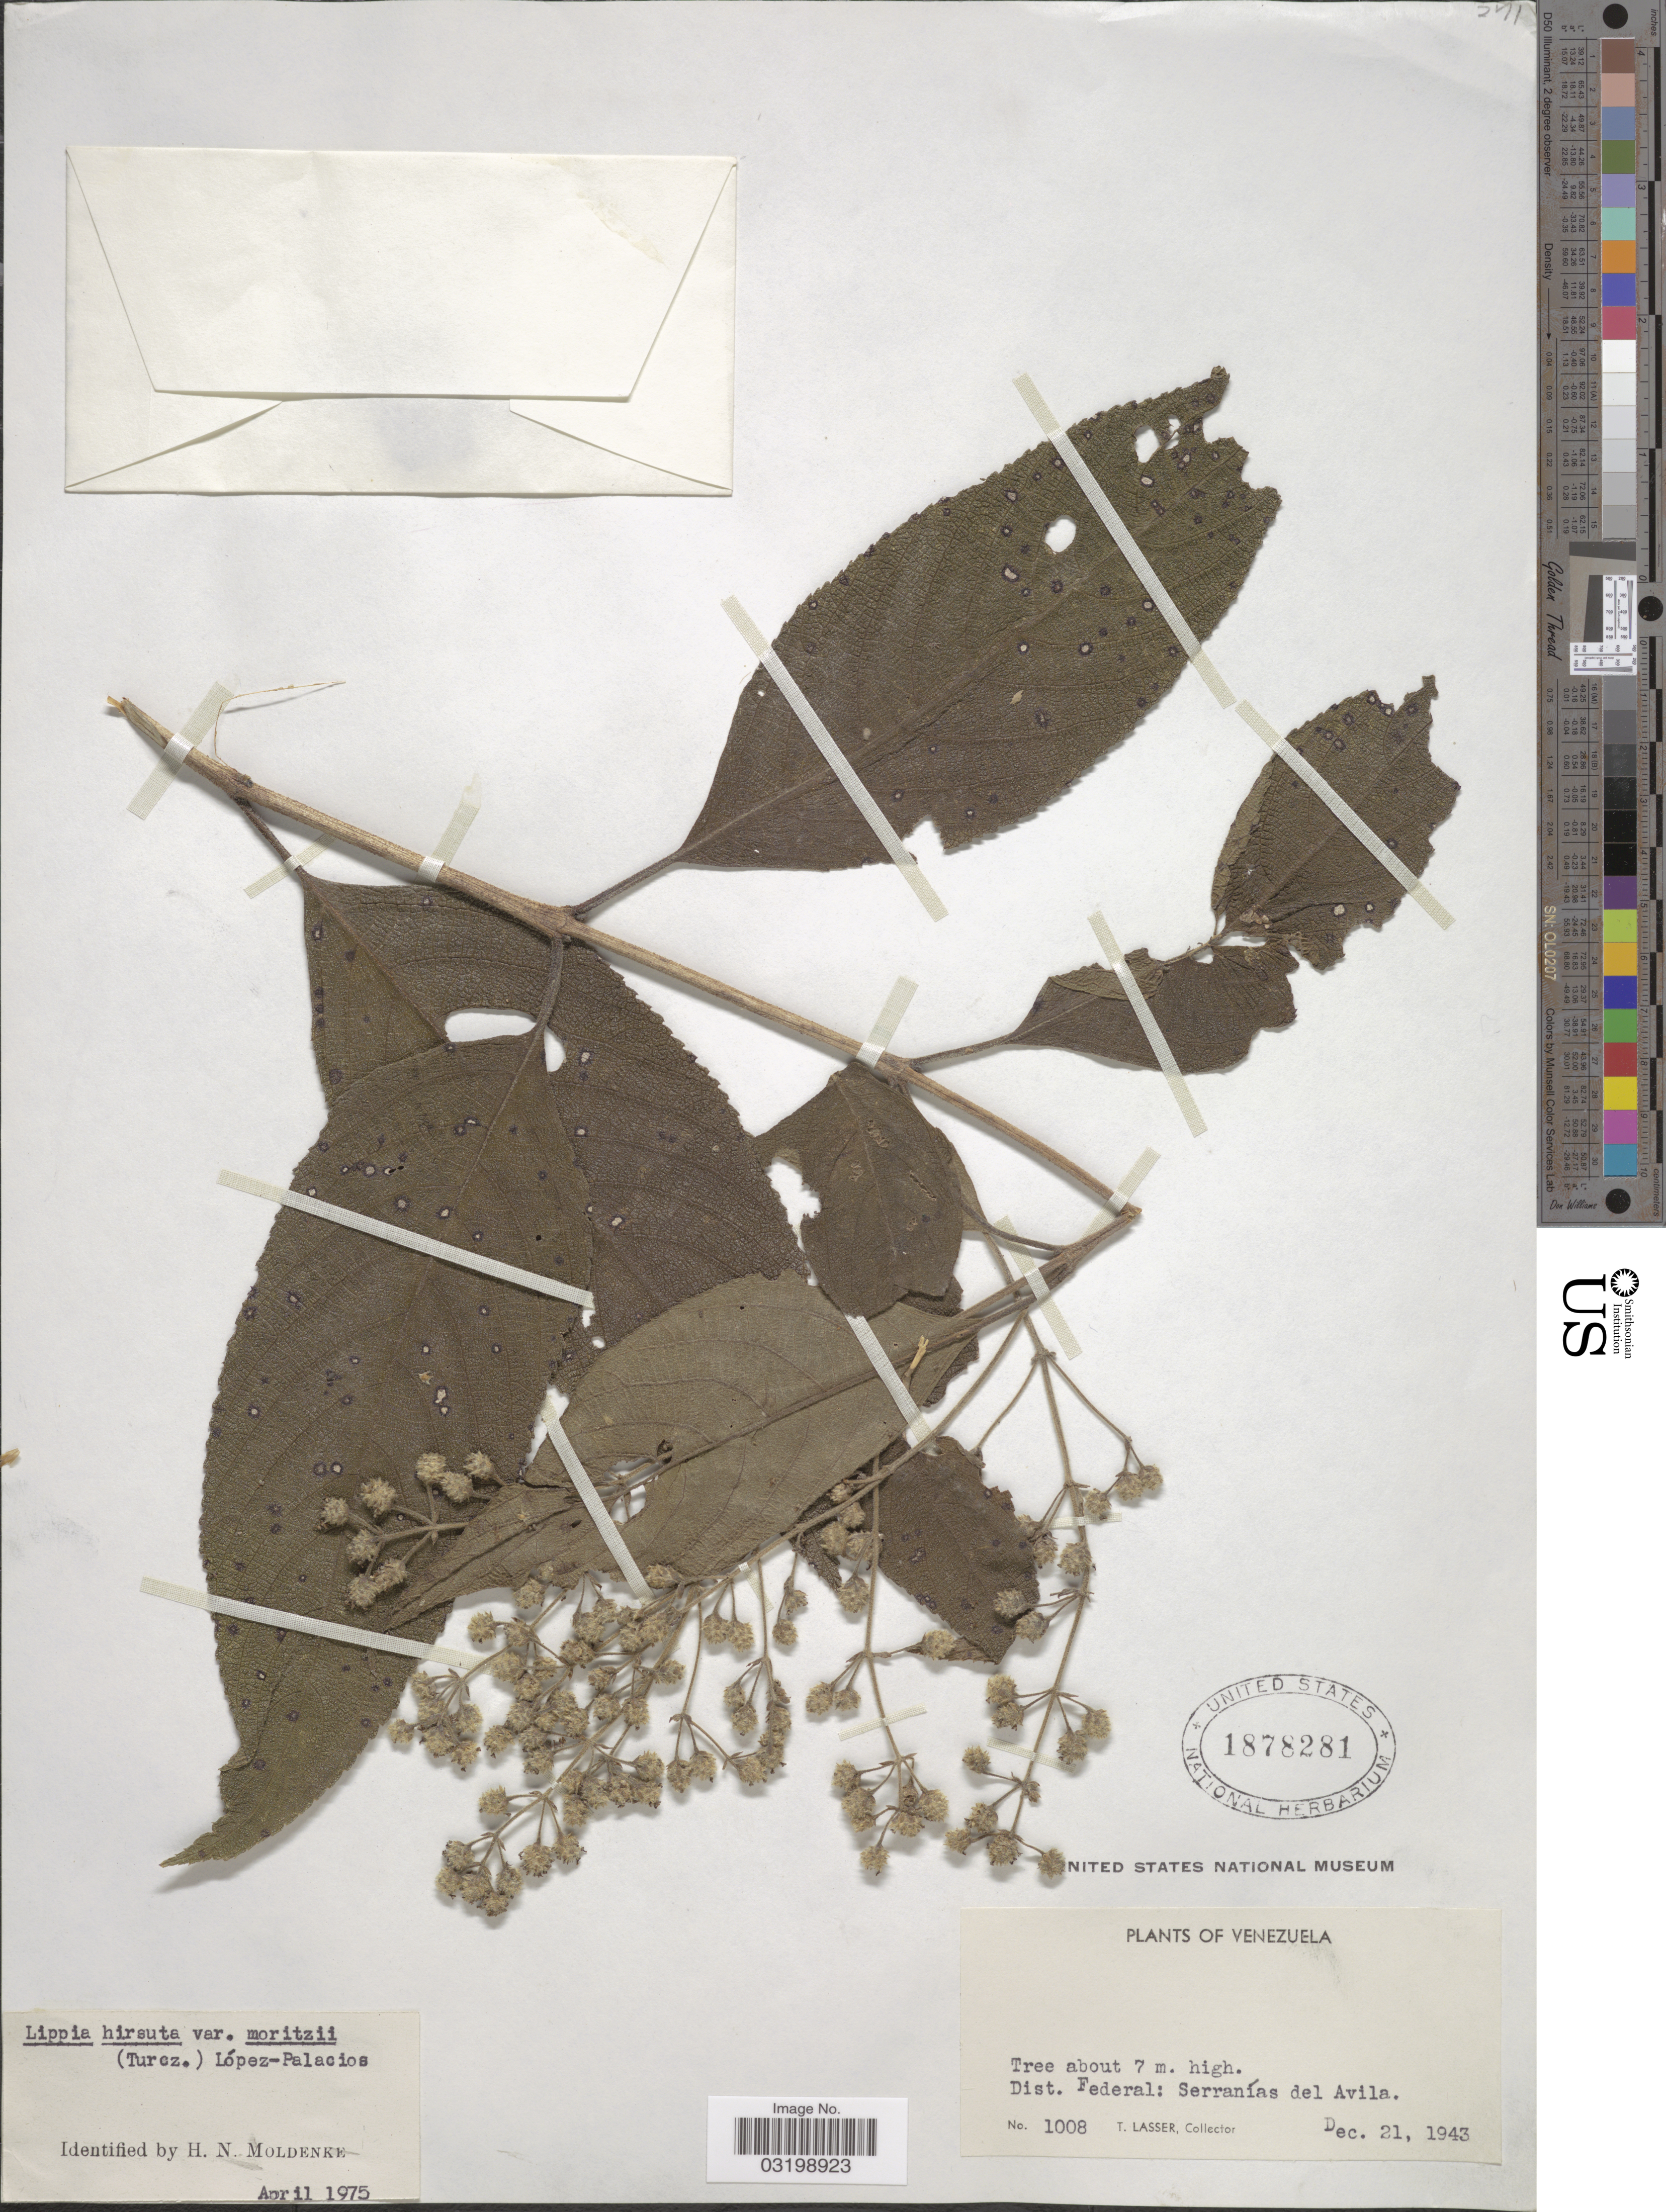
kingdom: Plantae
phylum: Tracheophyta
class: Magnoliopsida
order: Lamiales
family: Verbenaceae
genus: Lippia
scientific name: Lippia hirsuta var. moritzii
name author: L.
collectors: T. Lasser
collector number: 1008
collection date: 1943-12-21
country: Venezuela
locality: Dist. Federal: Serranías del Avila.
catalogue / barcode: US 1878281